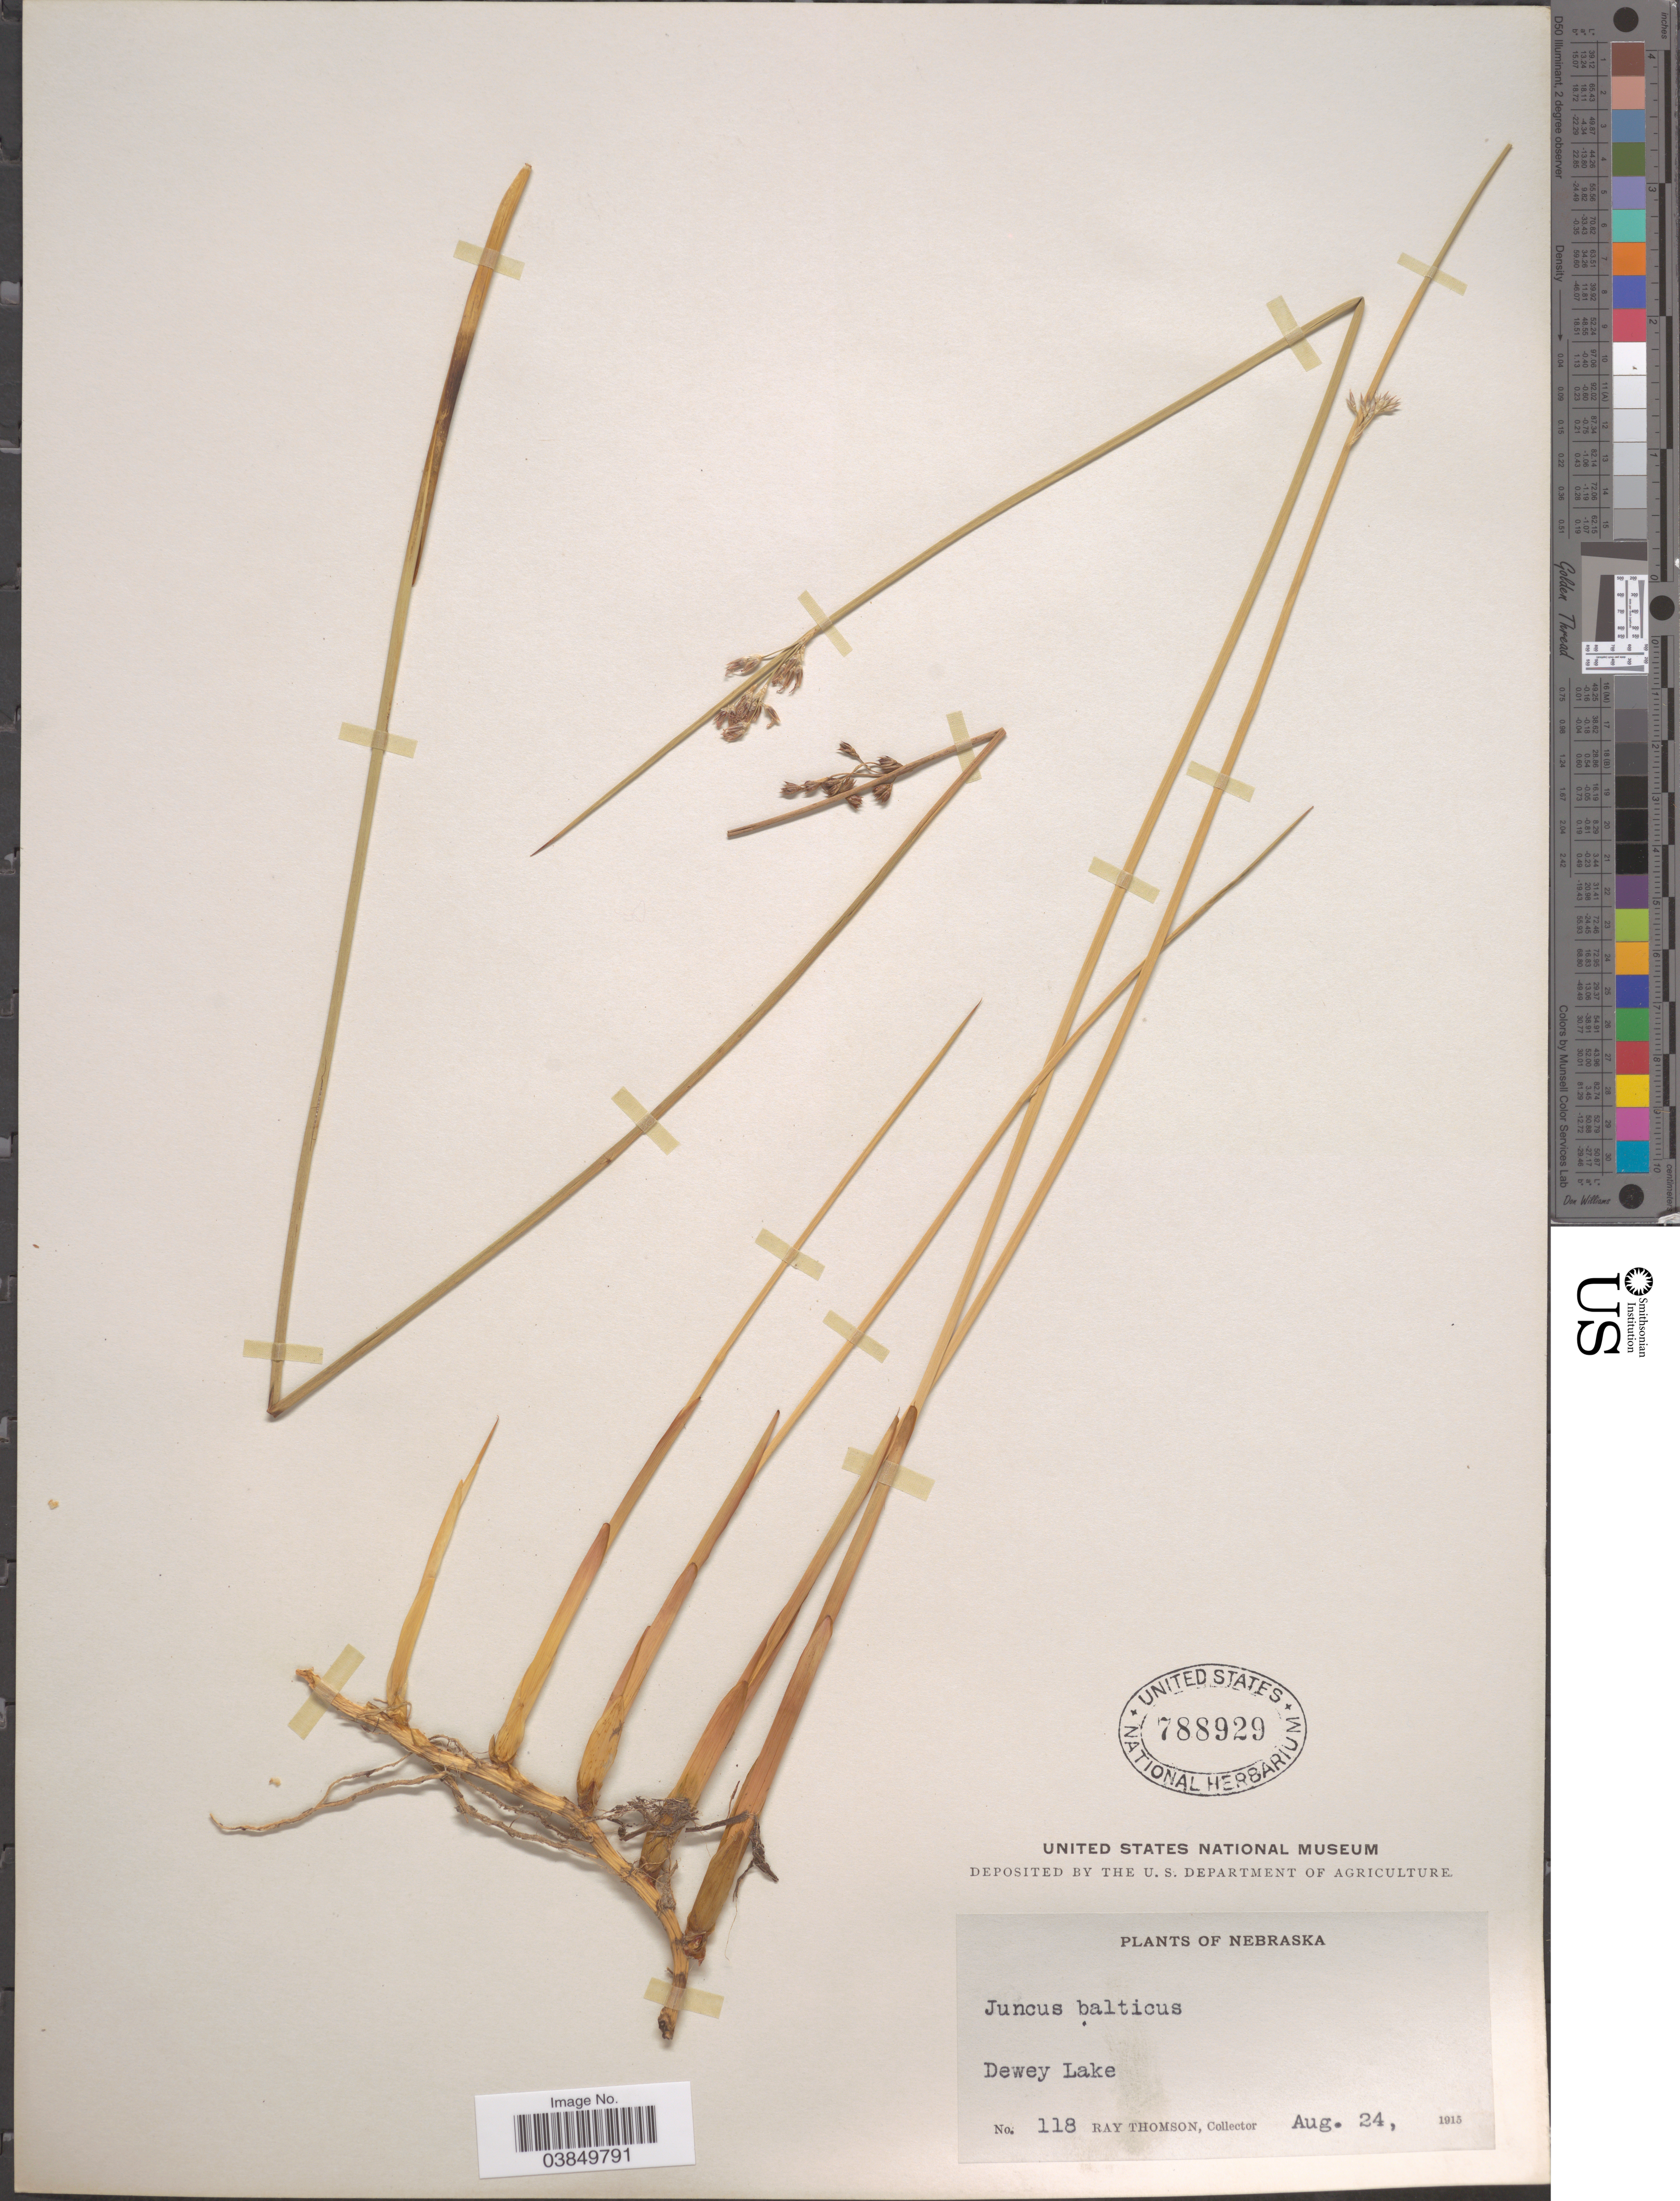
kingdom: Plantae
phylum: Tracheophyta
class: Liliopsida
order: Poales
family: Juncaceae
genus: Juncus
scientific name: Juncus balticus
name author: Willd.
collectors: R. Thomson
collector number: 118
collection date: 1915-08-24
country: United States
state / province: Nebraska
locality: Dewey Lake.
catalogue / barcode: US 788929